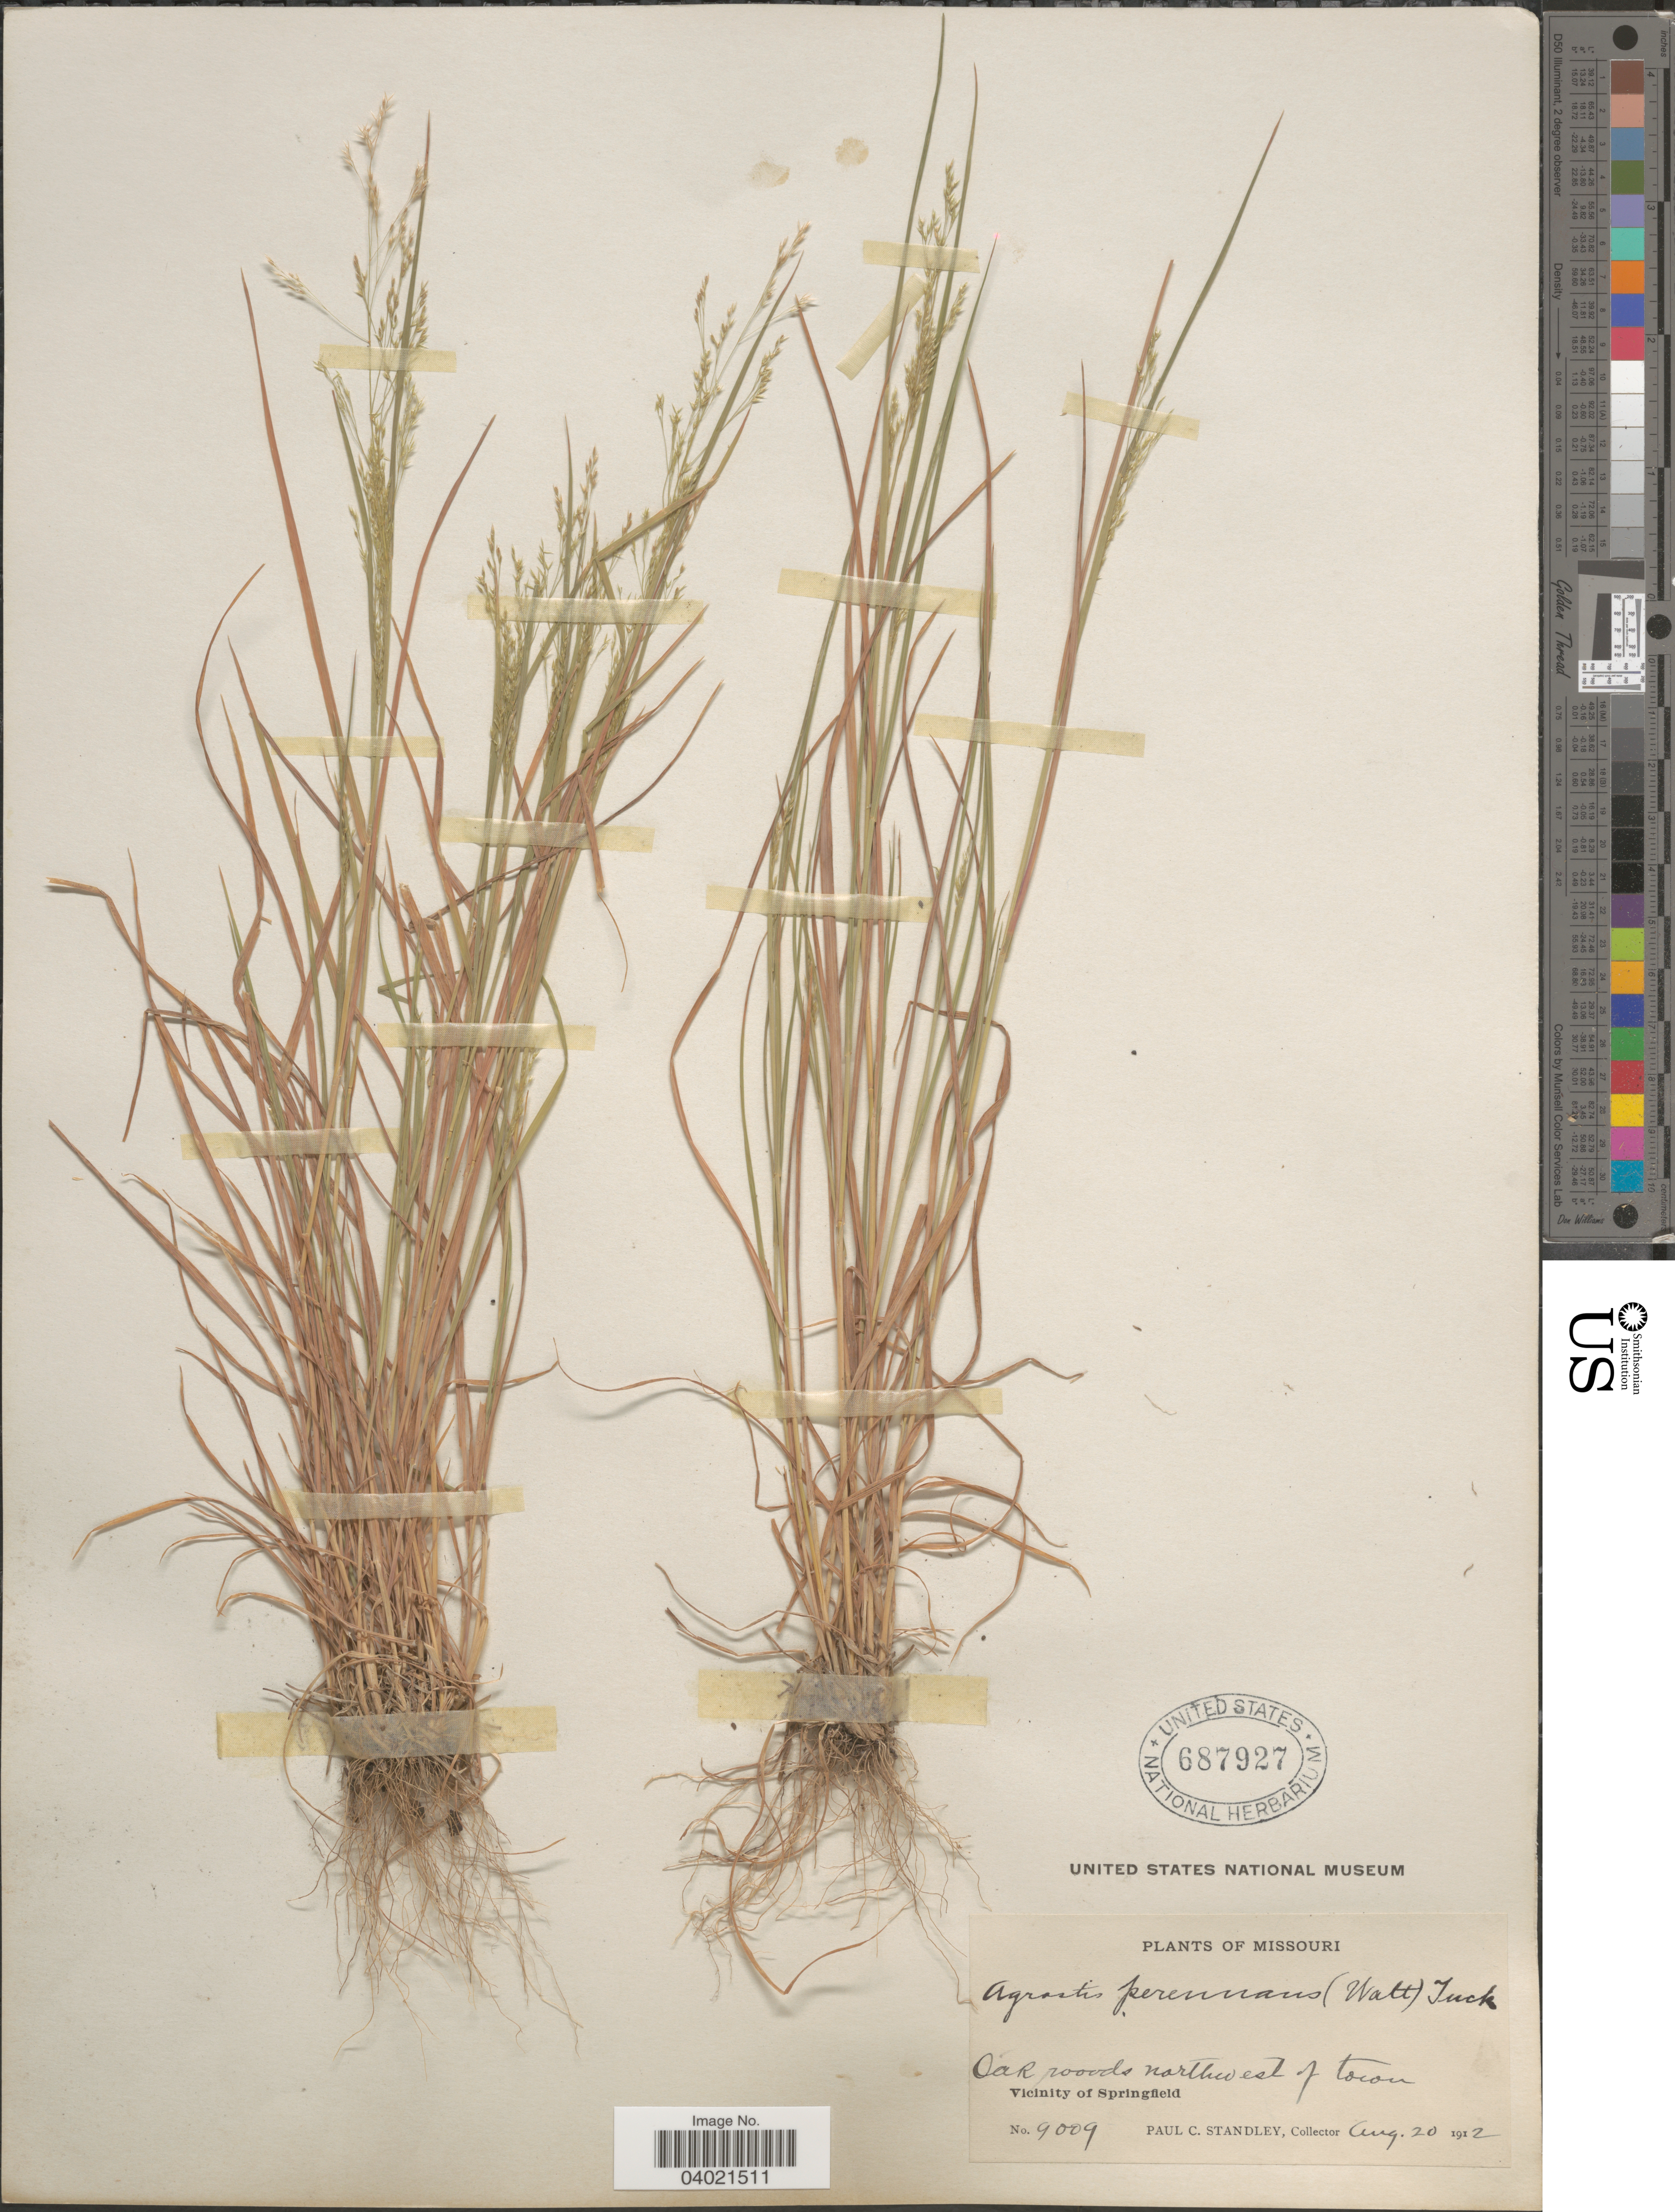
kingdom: Plantae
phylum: Tracheophyta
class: Liliopsida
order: Poales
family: Poaceae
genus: Agrostis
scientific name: Agrostis perennans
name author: (Walter) Tuck.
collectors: P. C. Standley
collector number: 9009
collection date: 1912-08-20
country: United States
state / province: Missouri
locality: Oak roads northwest of town. Vicinity of Springfield.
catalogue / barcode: US 687927